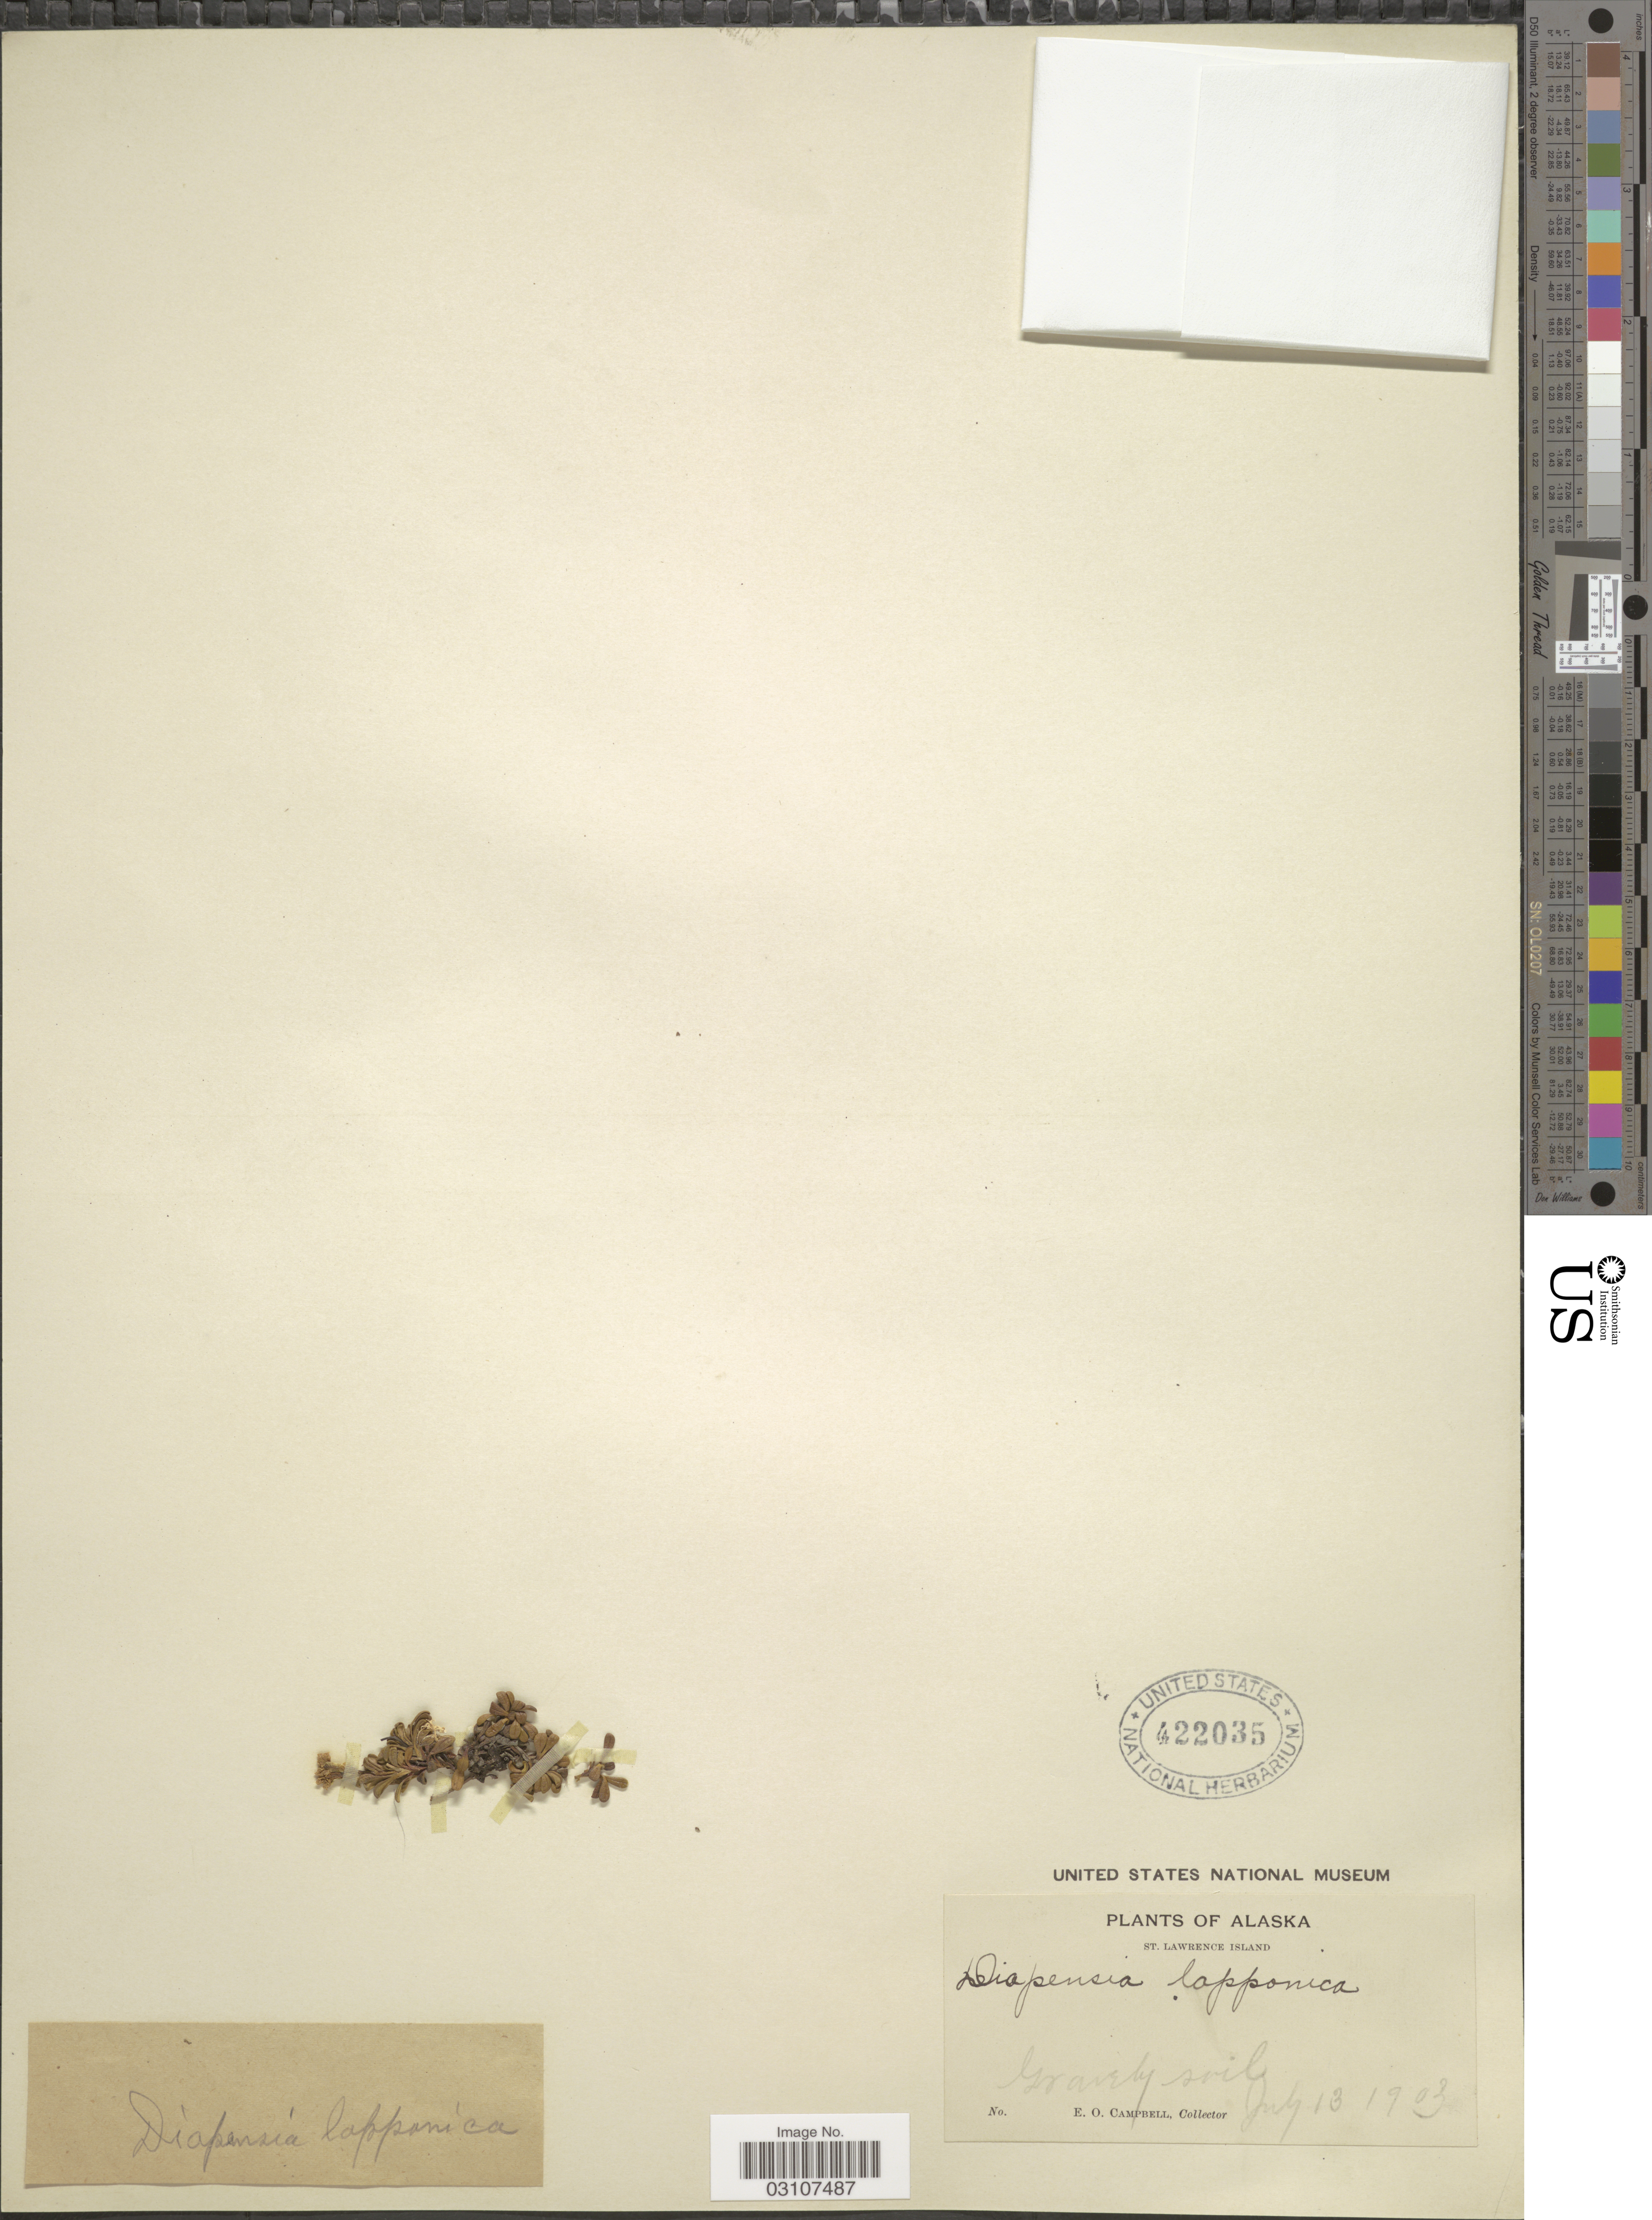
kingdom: Plantae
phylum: Tracheophyta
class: Magnoliopsida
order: Ericales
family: Diapensiaceae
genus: Diapensia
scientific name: Diapensia lapponica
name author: L.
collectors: E. Campbell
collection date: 1903-07-13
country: United States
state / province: Alaska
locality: St. Lawrence Island.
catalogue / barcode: US 422035